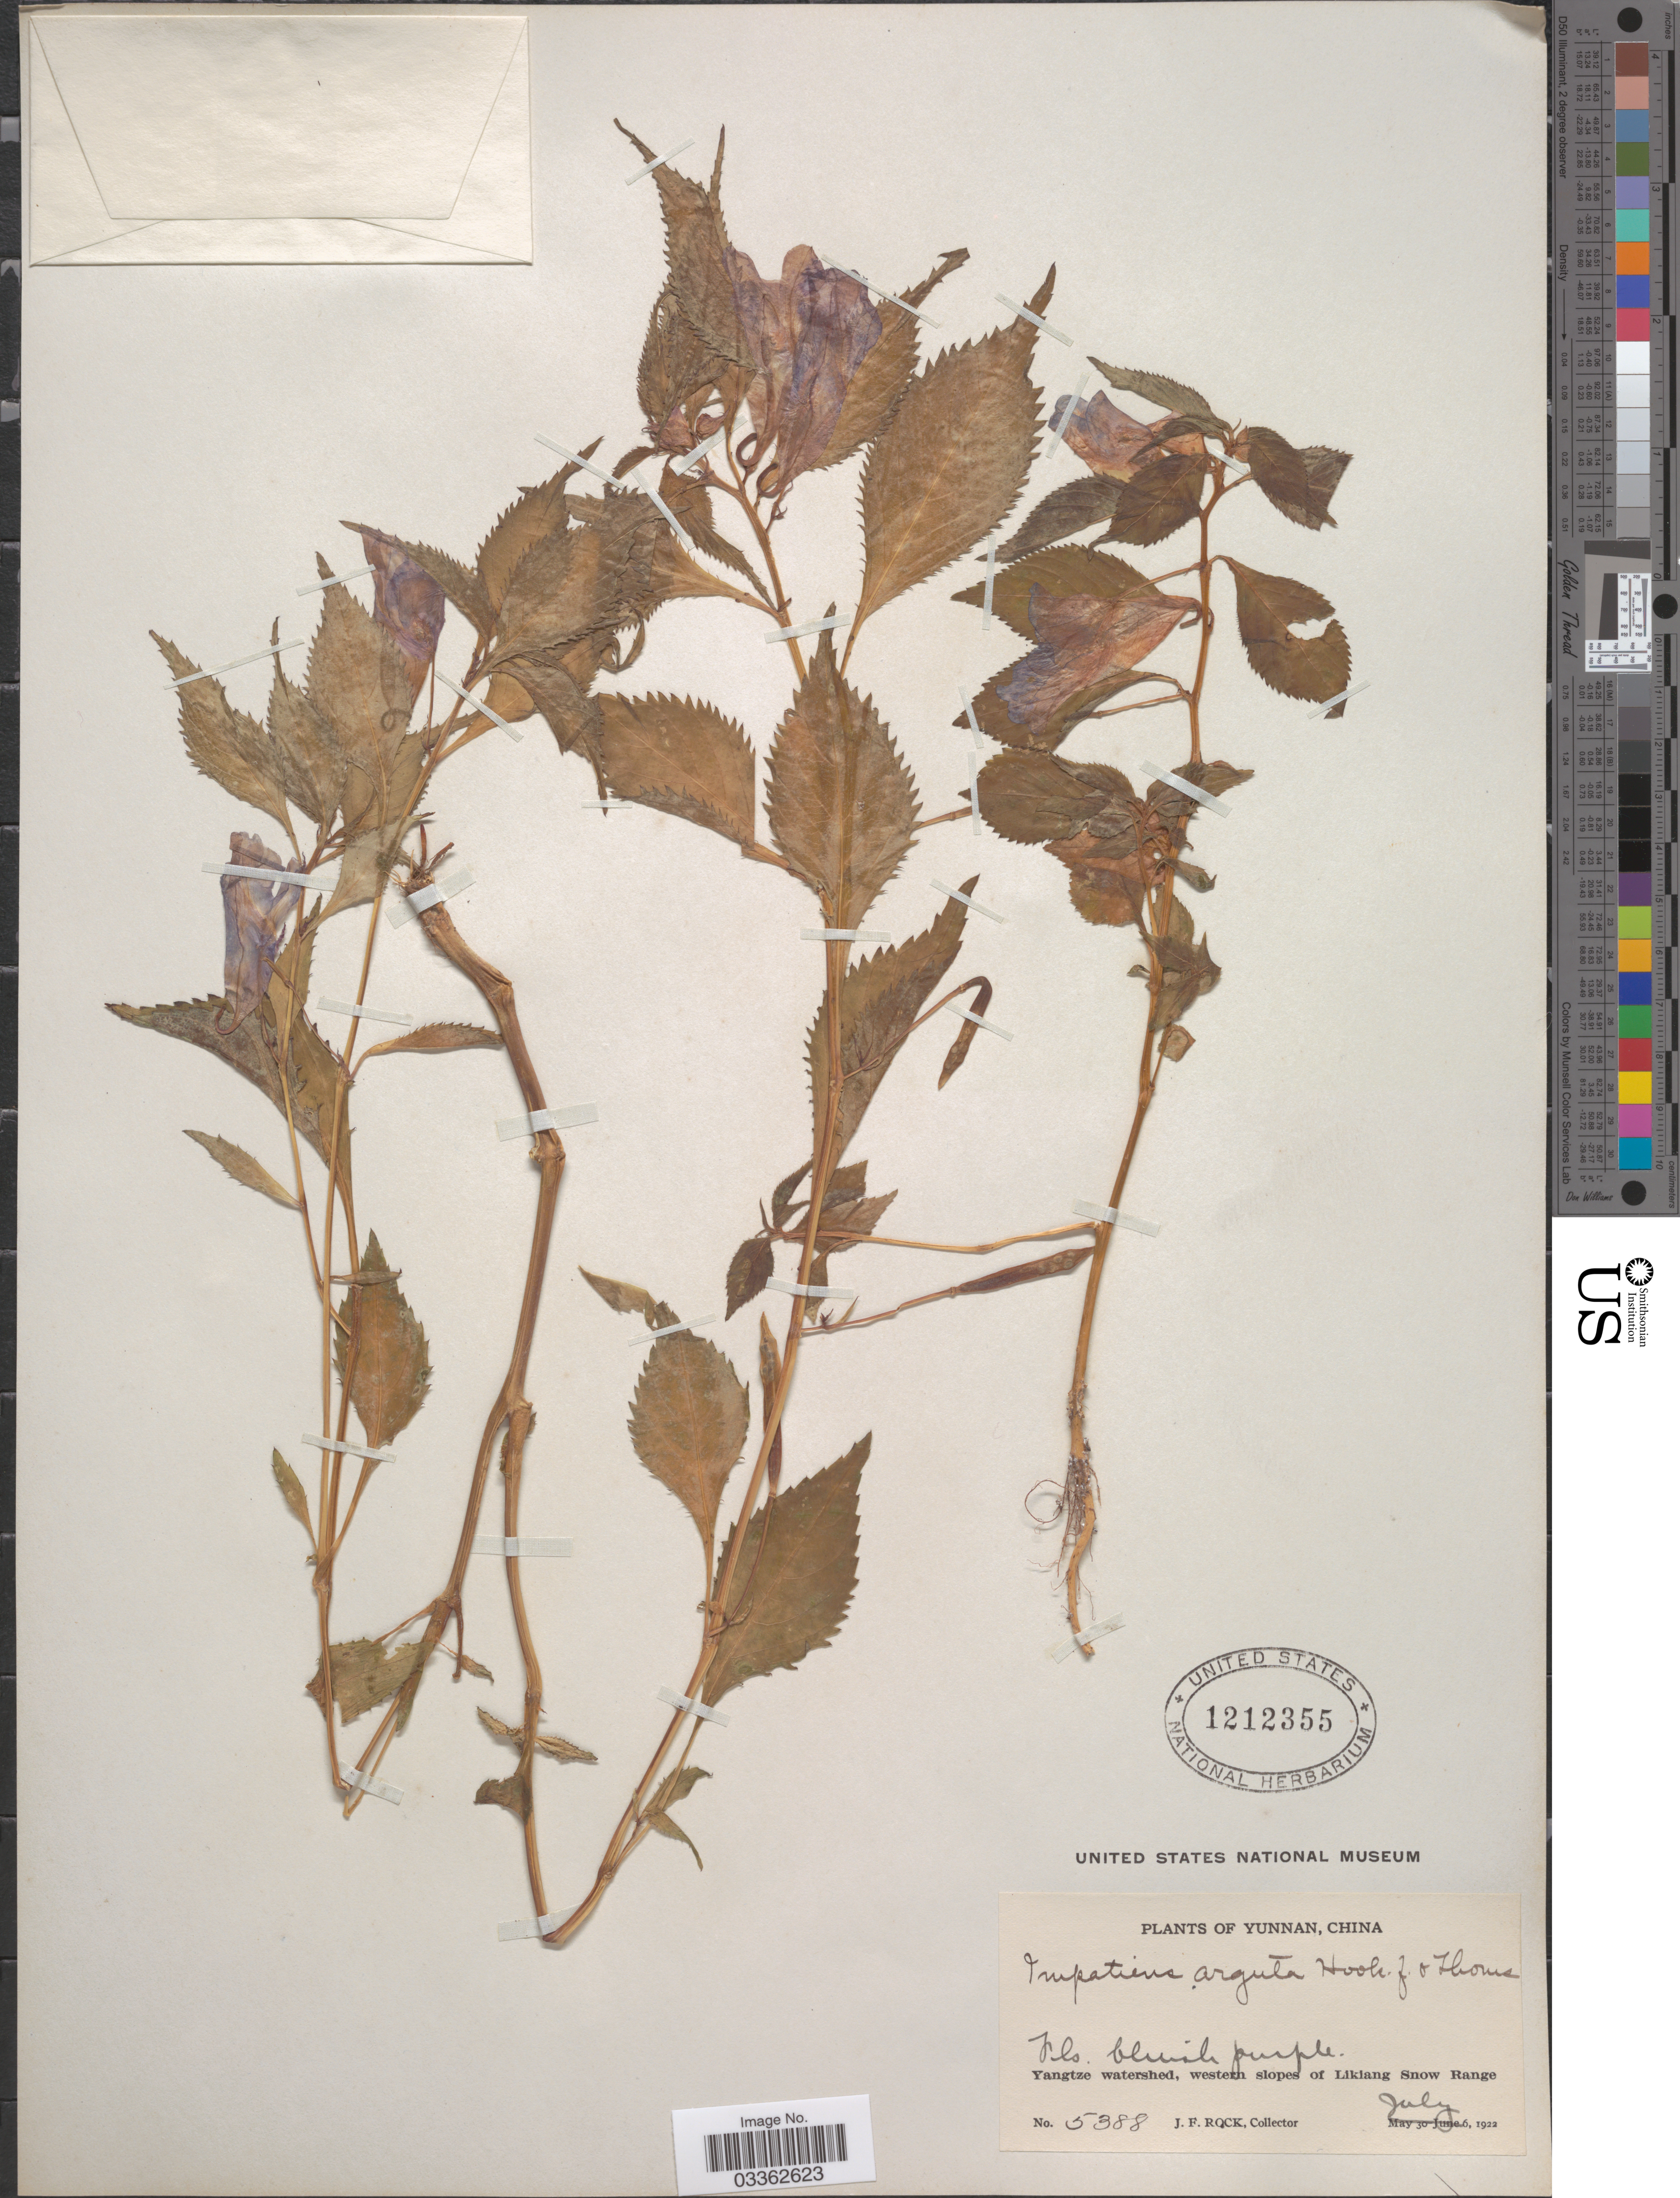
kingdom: Plantae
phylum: Tracheophyta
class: Magnoliopsida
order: Ericales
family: Balsaminaceae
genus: Impatiens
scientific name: Impatiens arguta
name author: Hook. f. & Thomson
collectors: J. Rock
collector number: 5388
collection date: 1922-07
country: China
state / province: Yunnan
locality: Yangtze watershed, western slopes of Likiang Snow Range.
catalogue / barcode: US 1212355